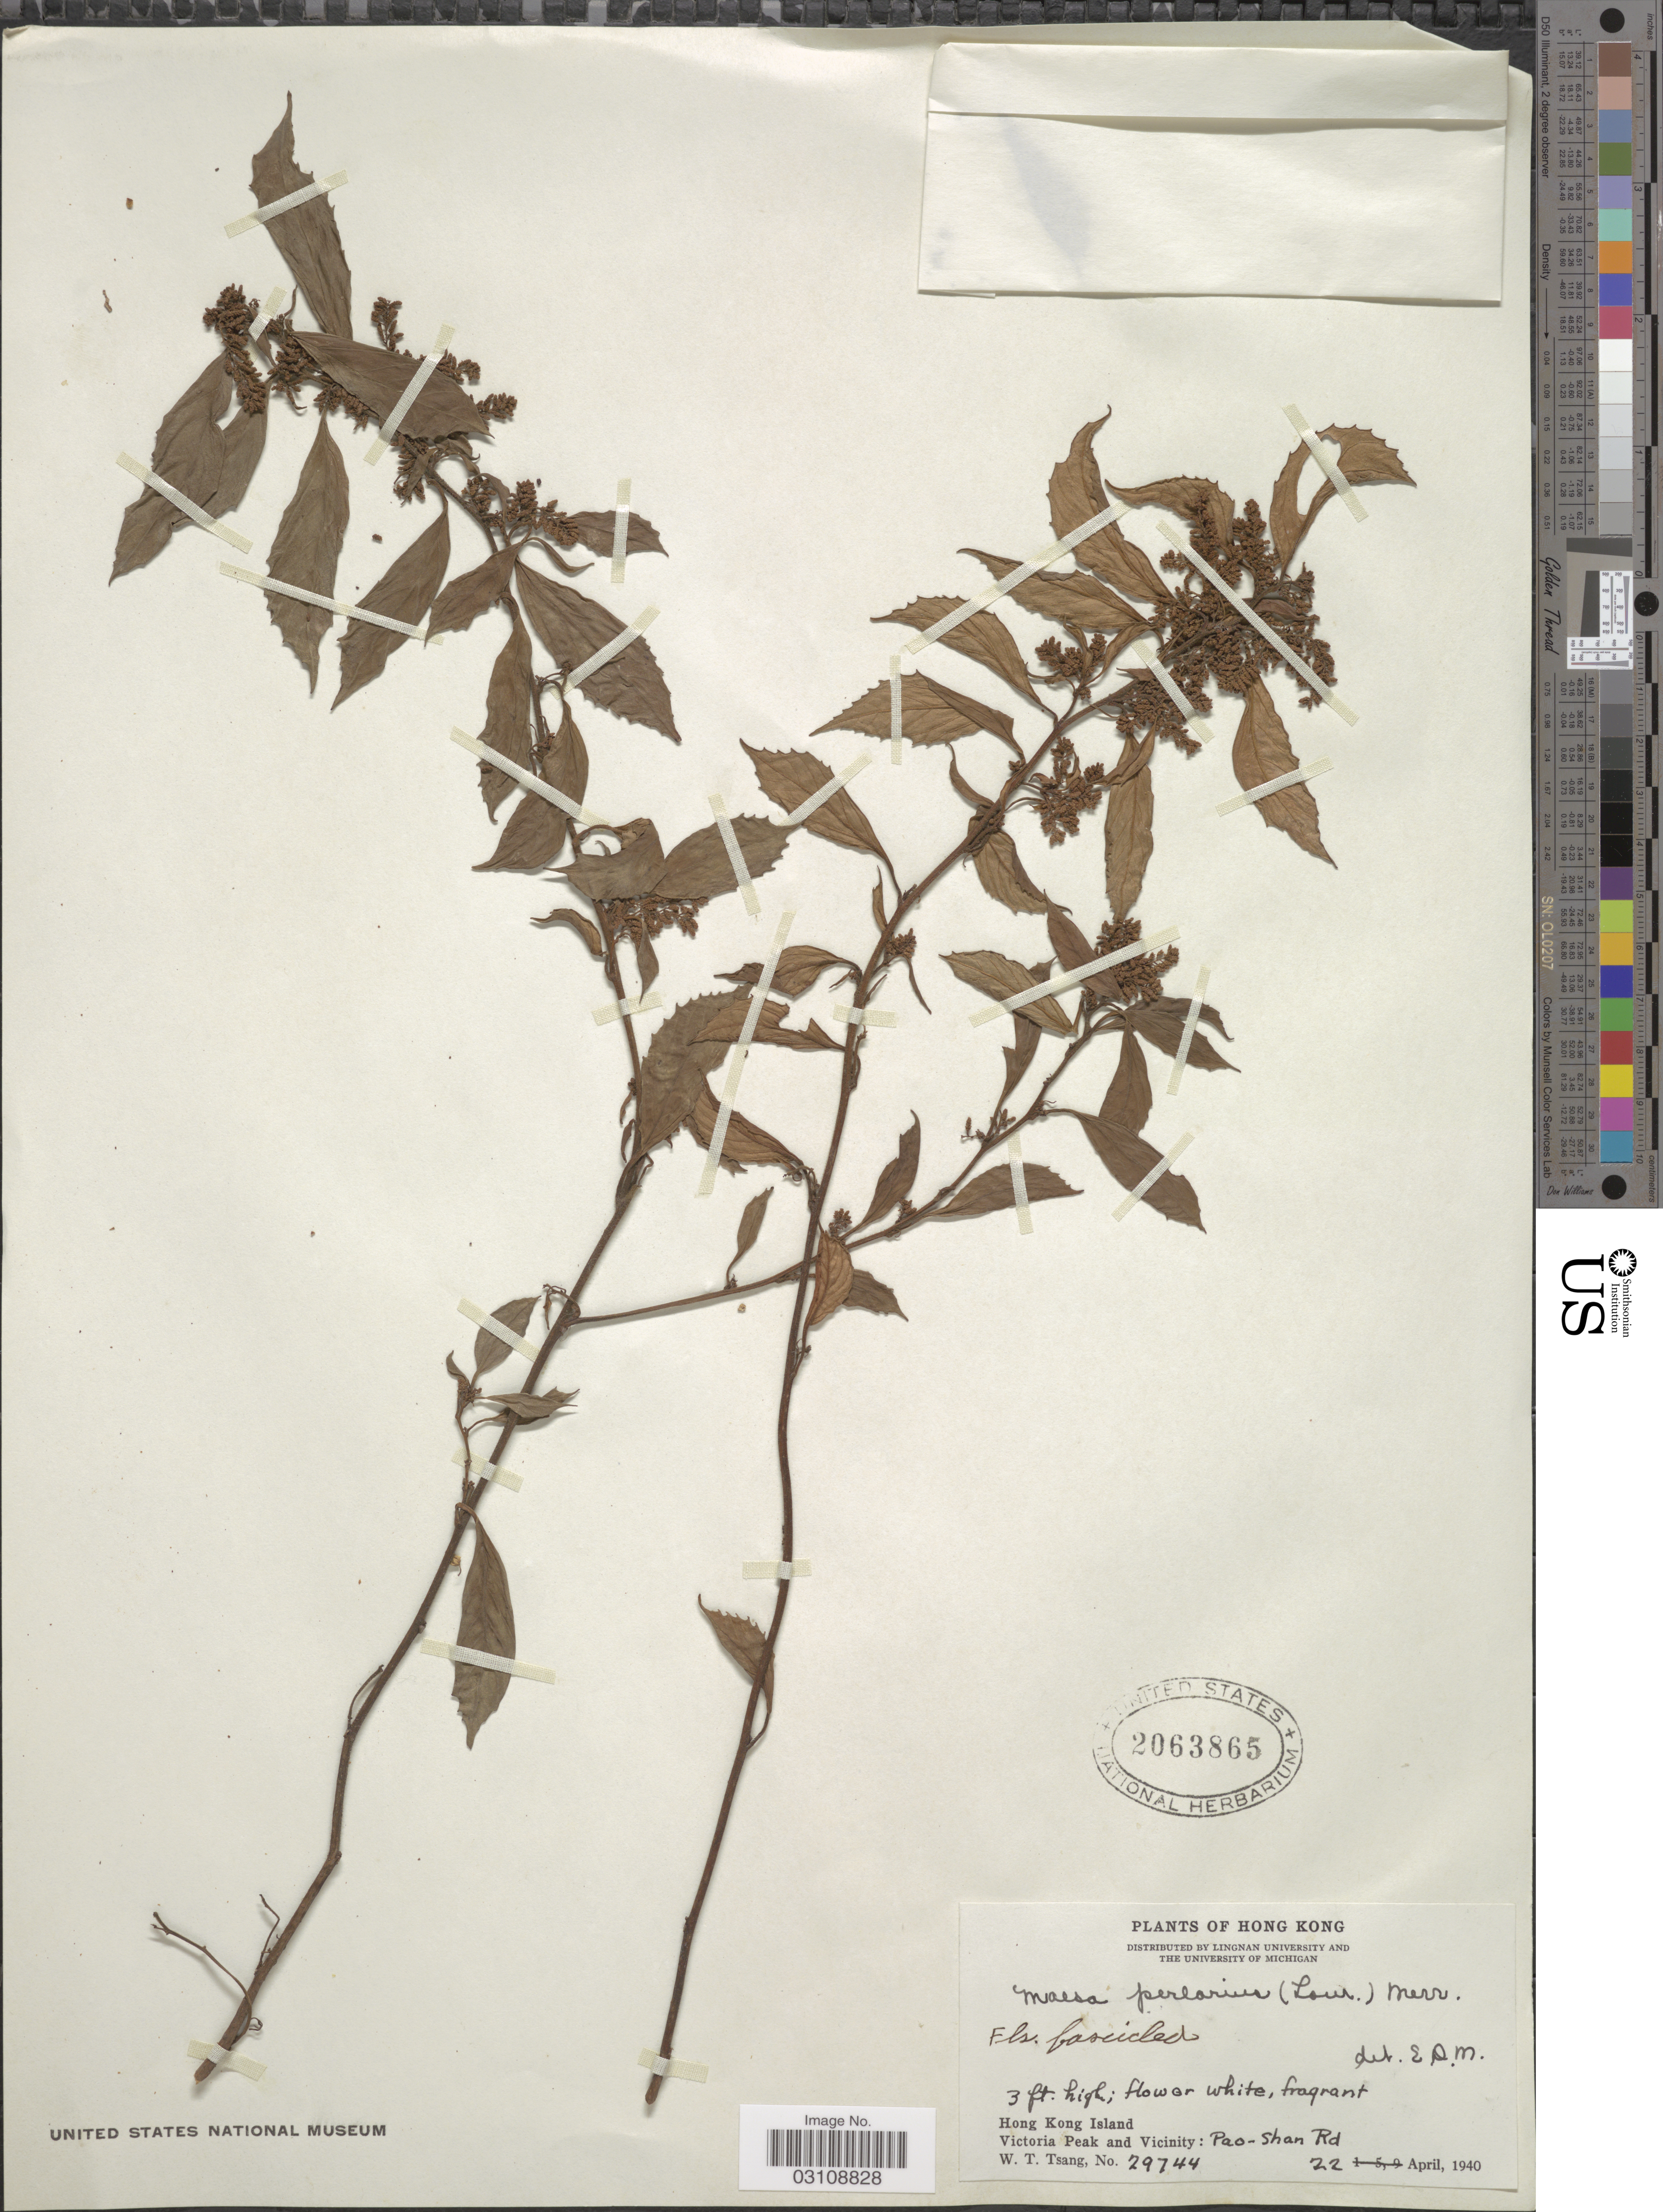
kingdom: Plantae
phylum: Tracheophyta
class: Magnoliopsida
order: Ericales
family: Primulaceae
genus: Maesa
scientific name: Maesa perlaria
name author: (Lour.) Merr.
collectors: W. T. Tsang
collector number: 29744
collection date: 1940-04-22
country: China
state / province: Hong Kong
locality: Hong Kong Island, Victoria Peak and Vicinity: Pao-Shan Rd.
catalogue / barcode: US 2063865